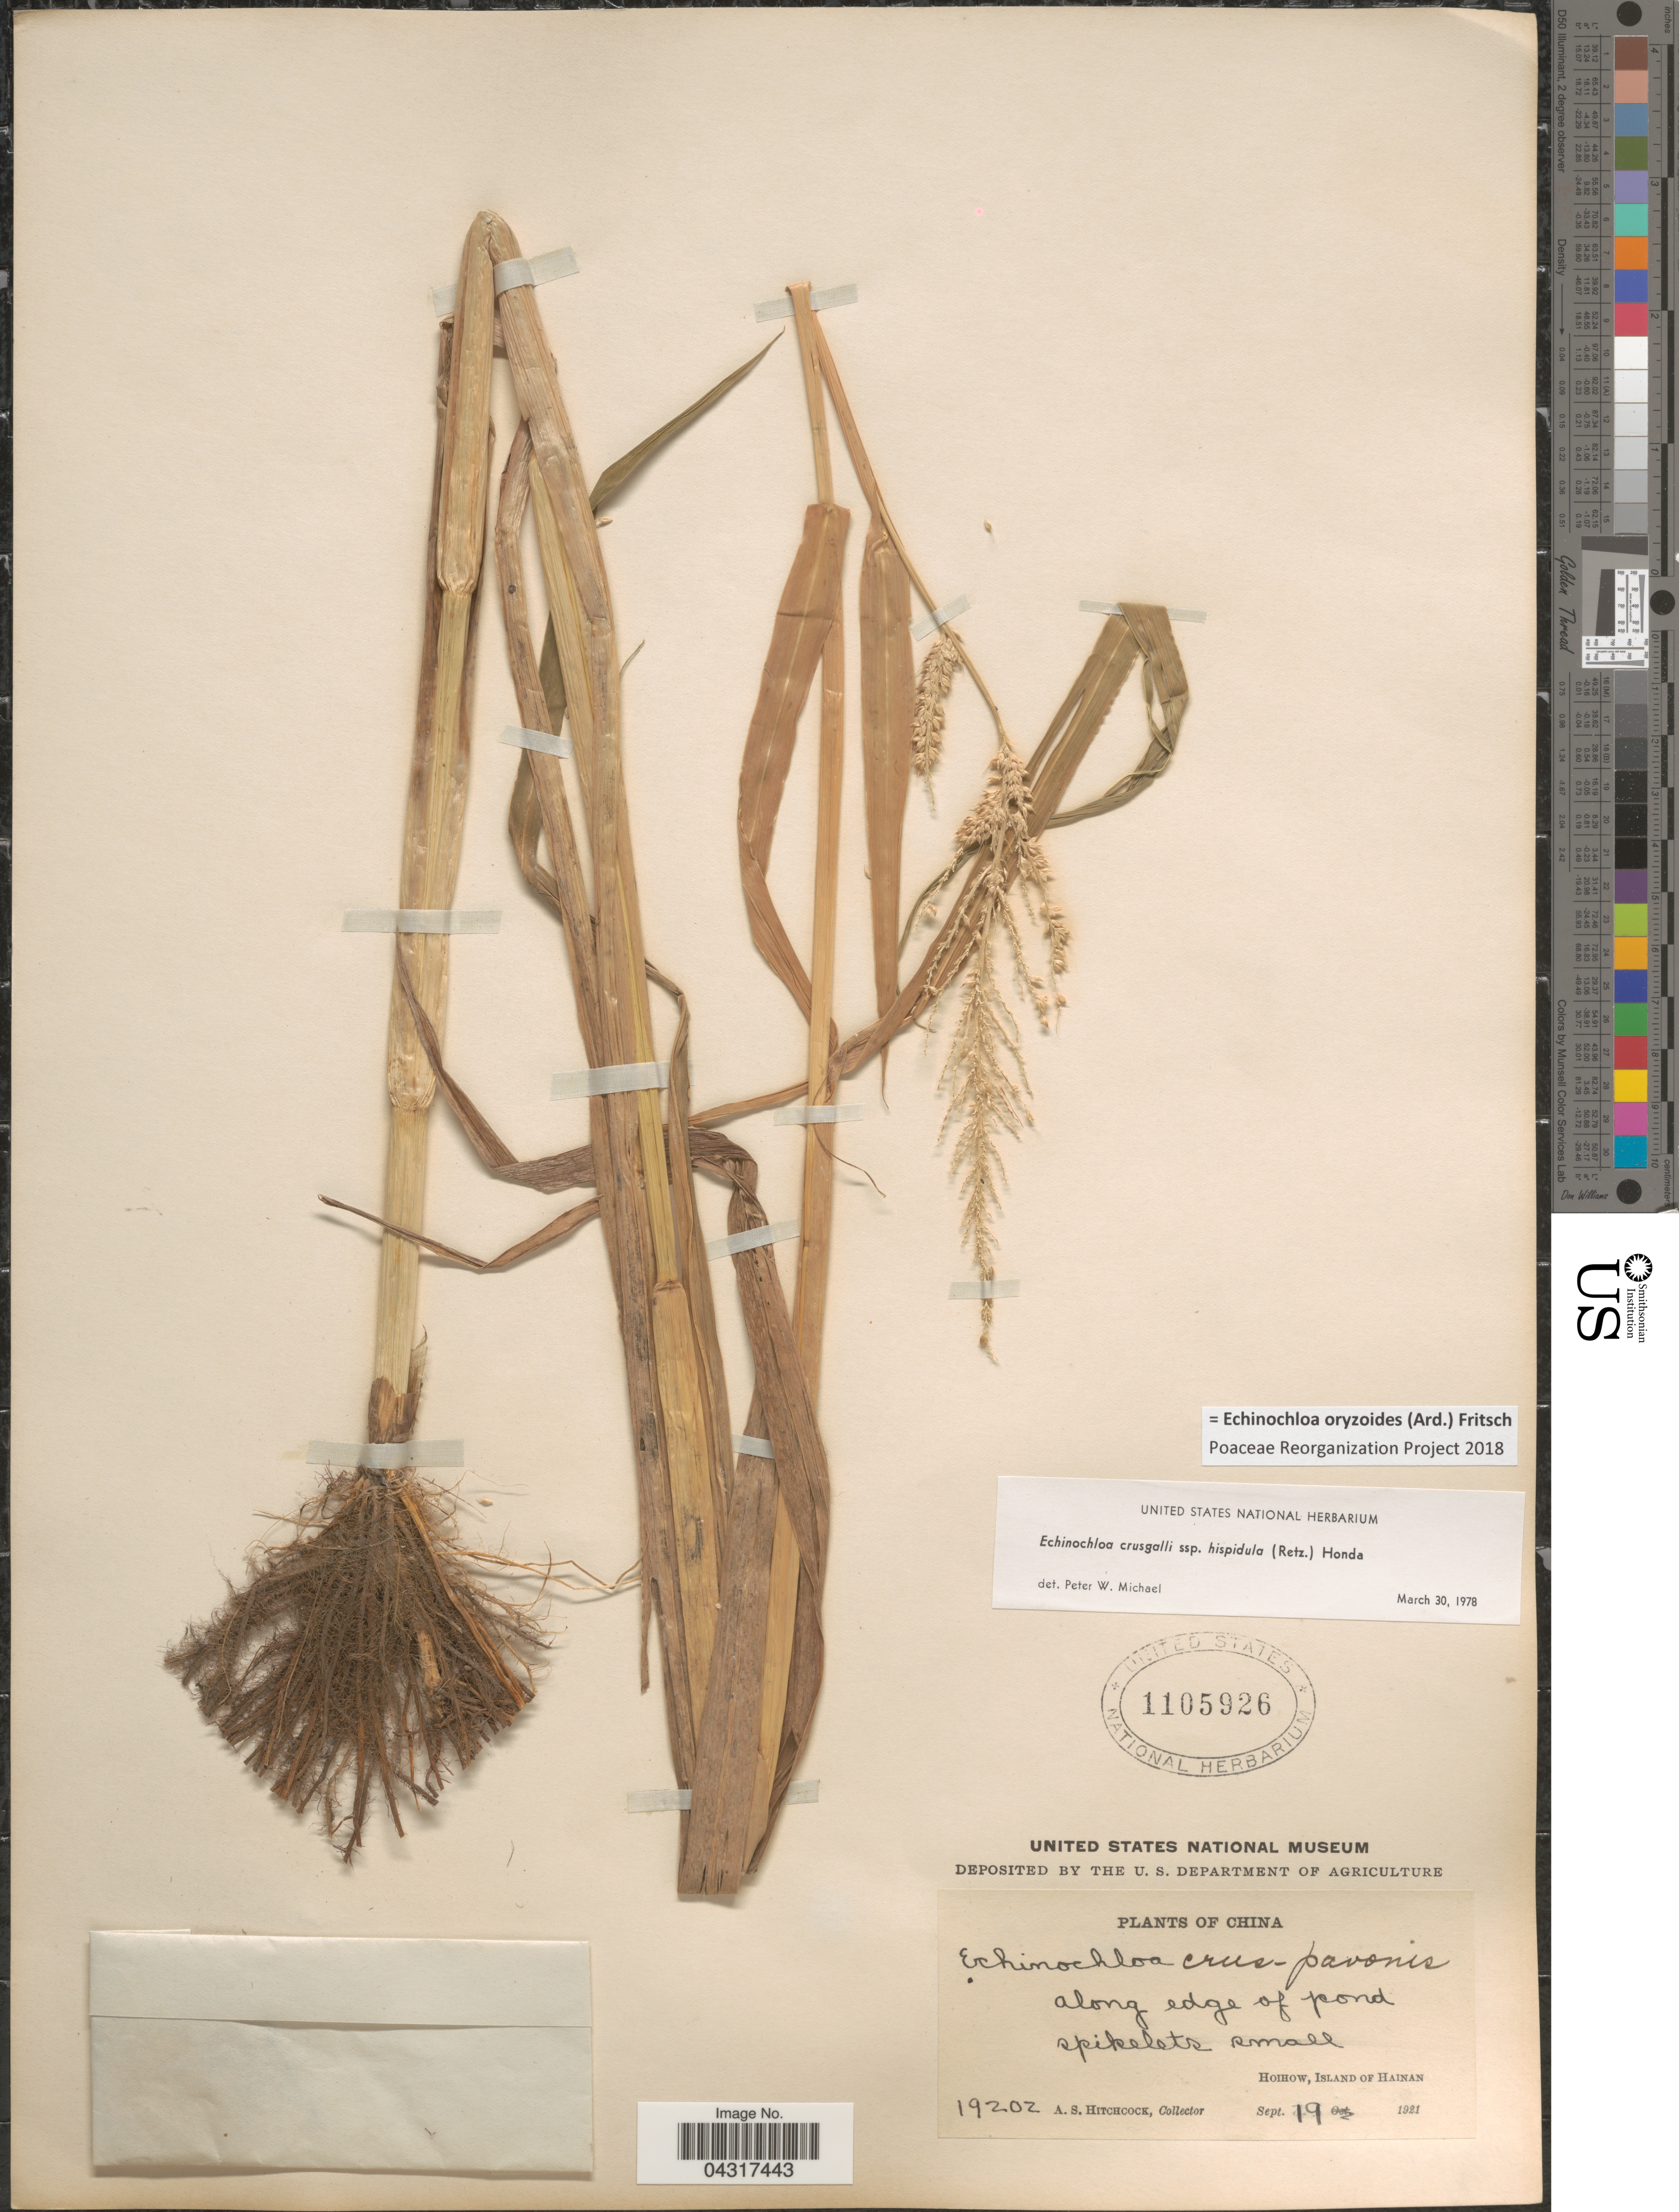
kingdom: Plantae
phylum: Tracheophyta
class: Liliopsida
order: Poales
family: Poaceae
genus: Echinochloa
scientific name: Echinochloa oryzoides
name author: (Ard.) Fritsch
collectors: A. S. Hitchcock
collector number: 19202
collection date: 1921-09-19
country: China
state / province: Hainan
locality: Hoihow, Island of Hainan.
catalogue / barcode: US 1105926